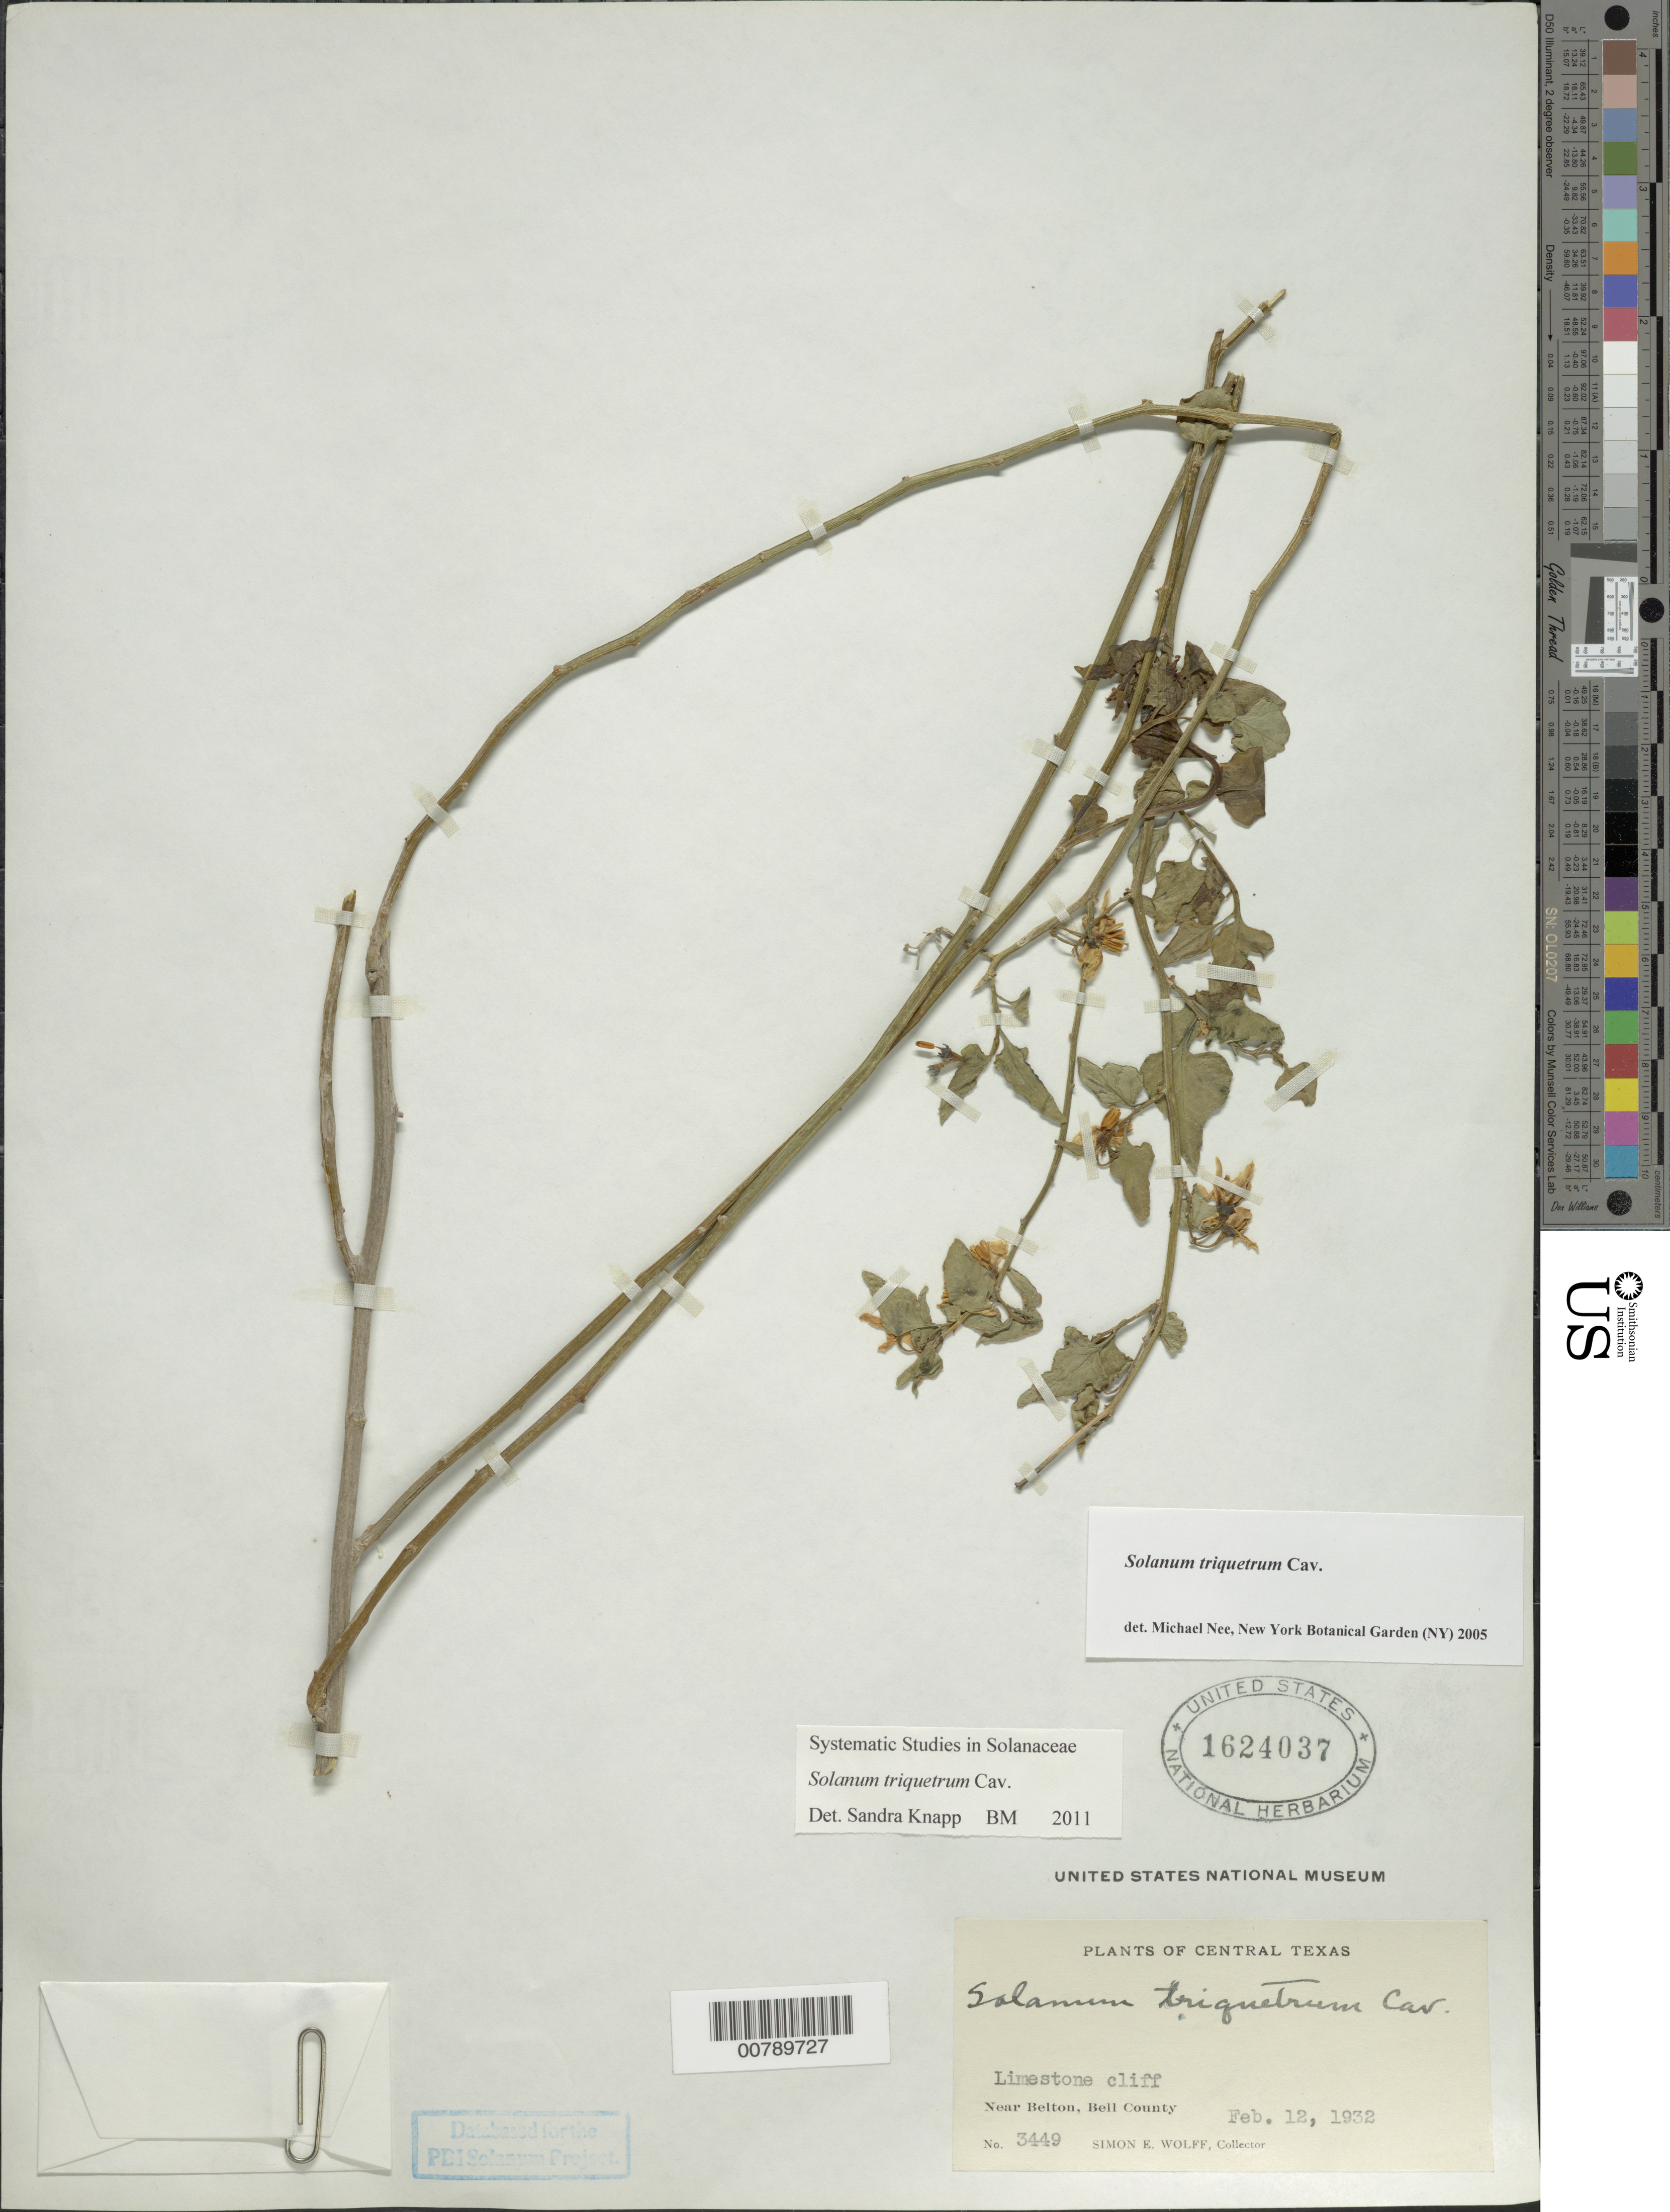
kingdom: Plantae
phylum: Tracheophyta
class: Magnoliopsida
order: Solanales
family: Solanaceae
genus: Solanum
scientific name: Solanum triquetrum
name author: Cav.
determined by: Knapp, S. D.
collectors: S. E. Wolff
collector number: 3449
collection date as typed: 12 Feb 1932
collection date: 1932-02-12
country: United States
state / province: Texas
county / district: Bell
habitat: limestone cliff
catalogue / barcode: US 1624037